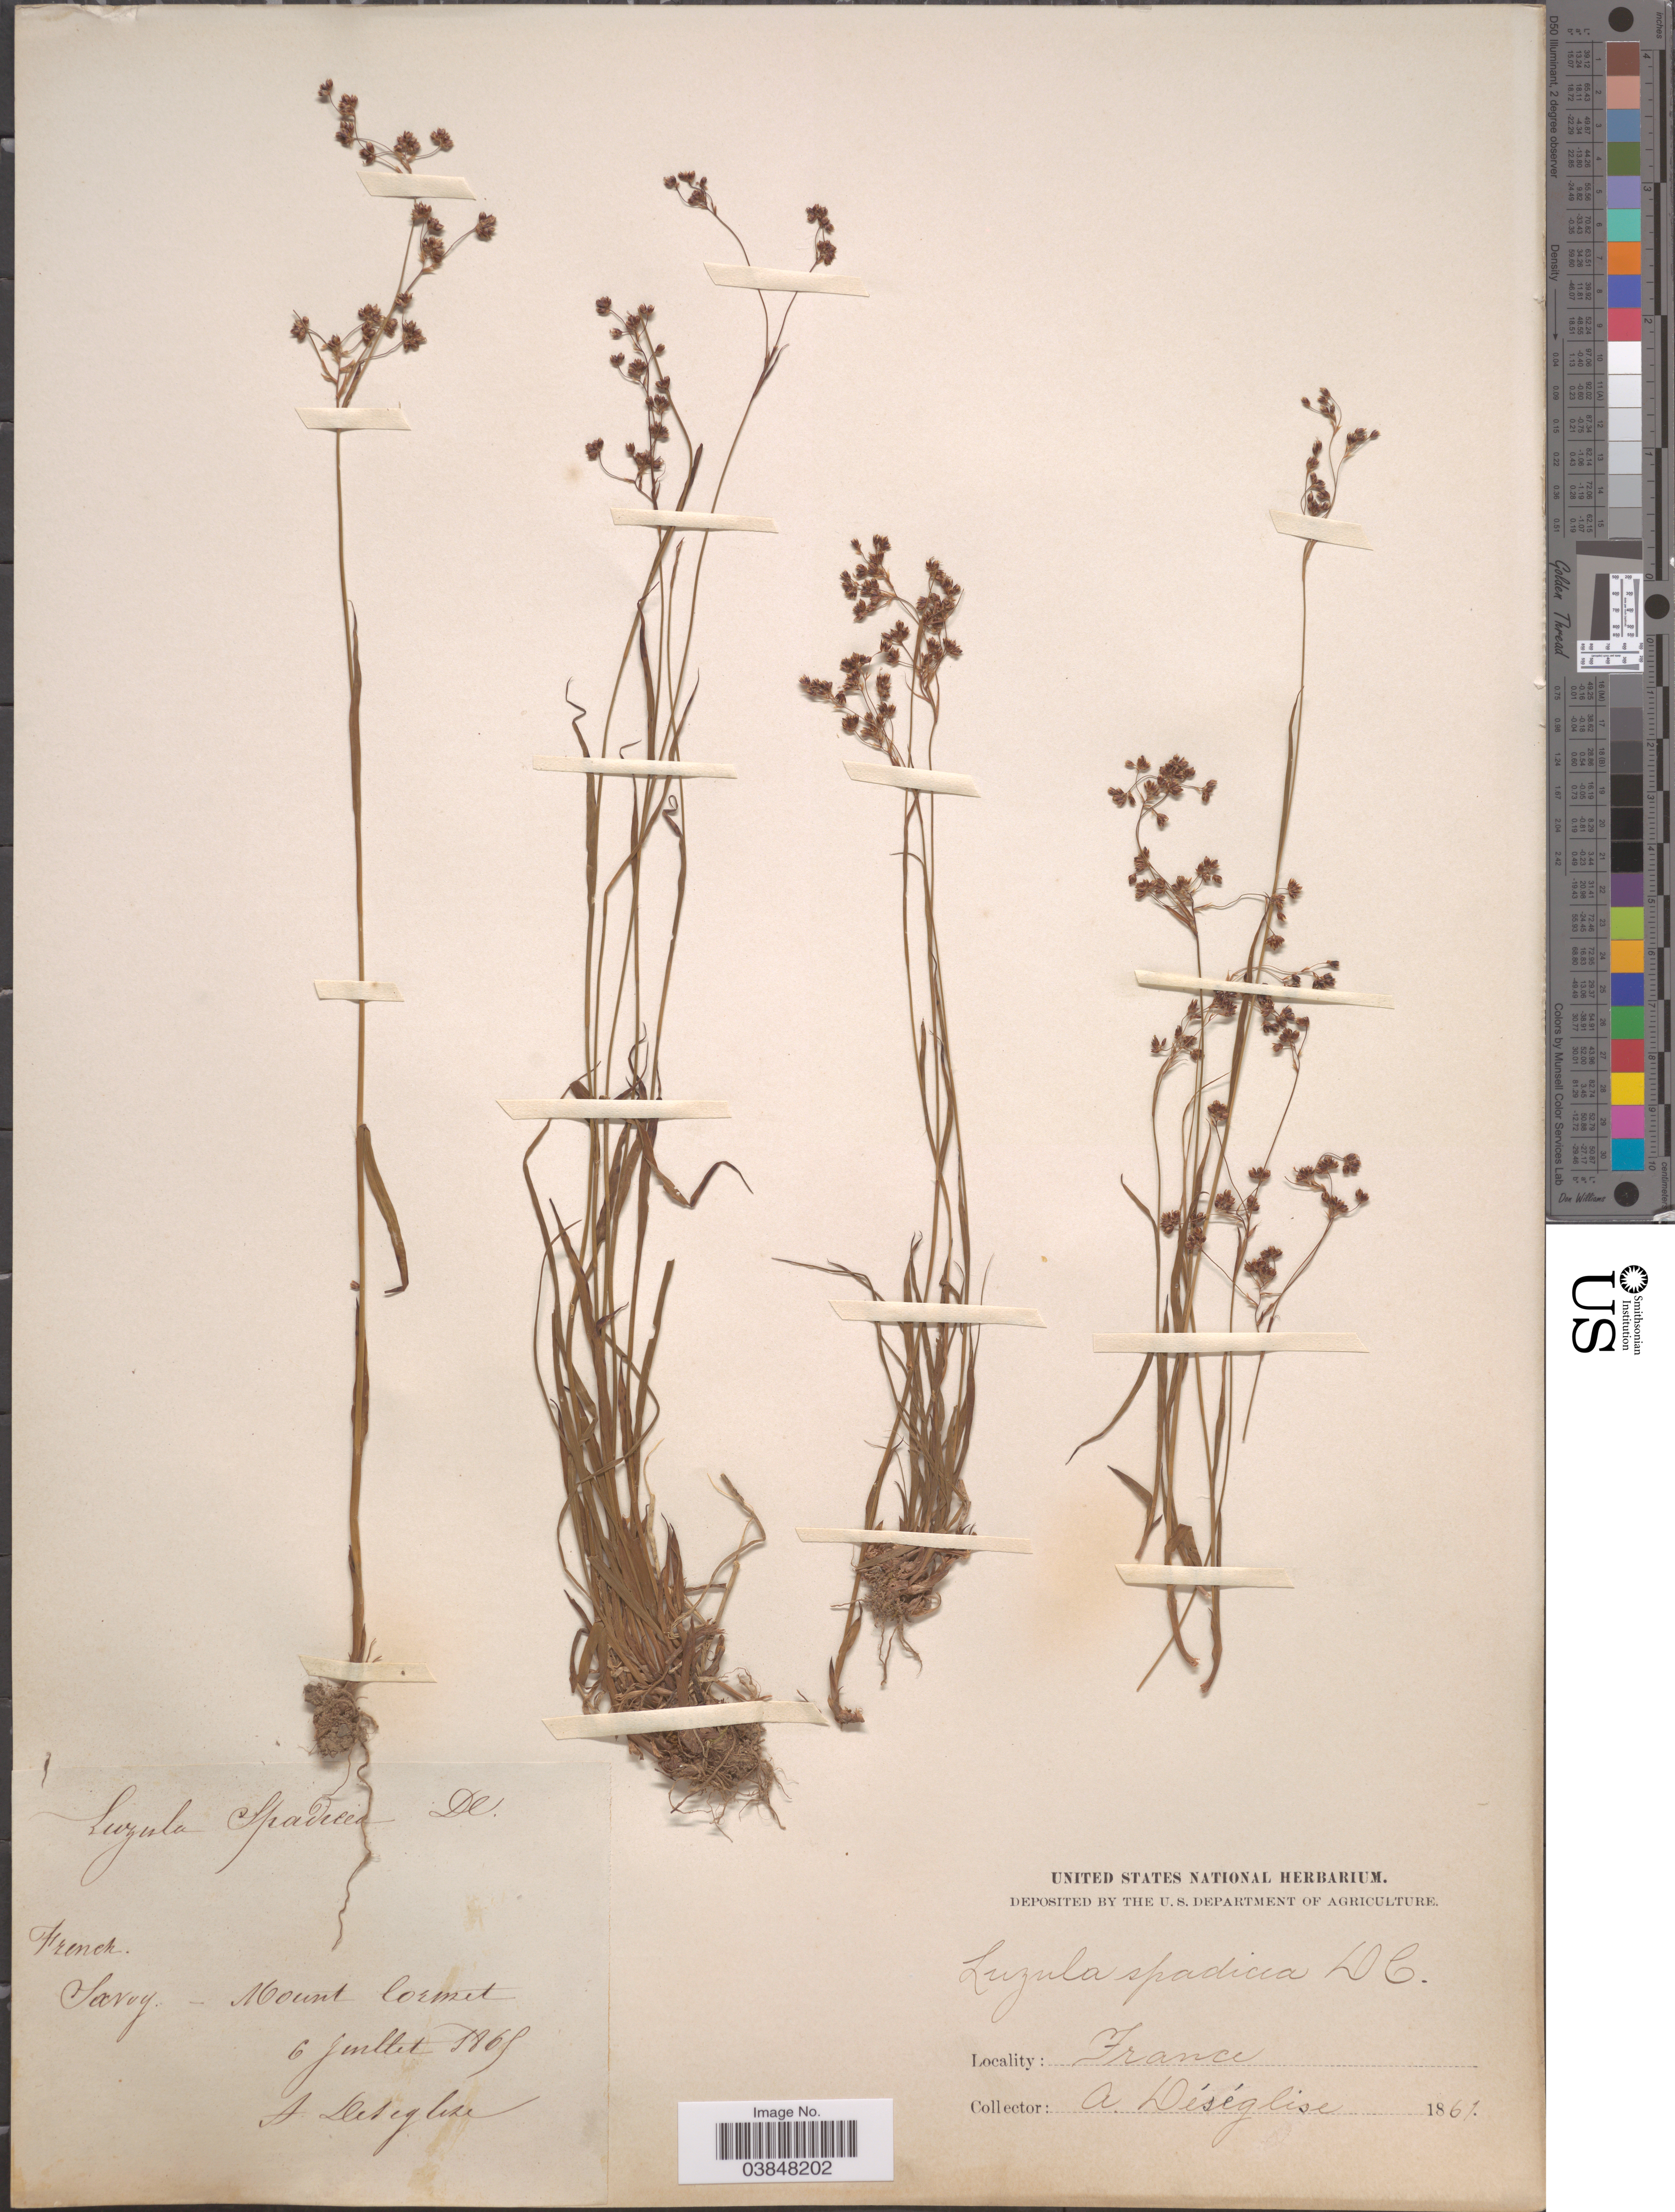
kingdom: Plantae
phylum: Tracheophyta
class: Liliopsida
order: Poales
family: Juncaceae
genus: Luzula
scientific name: Luzula spadicea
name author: DC.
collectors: A. Deseglise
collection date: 1861-07-06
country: France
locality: Savoy - Mount Cormet.